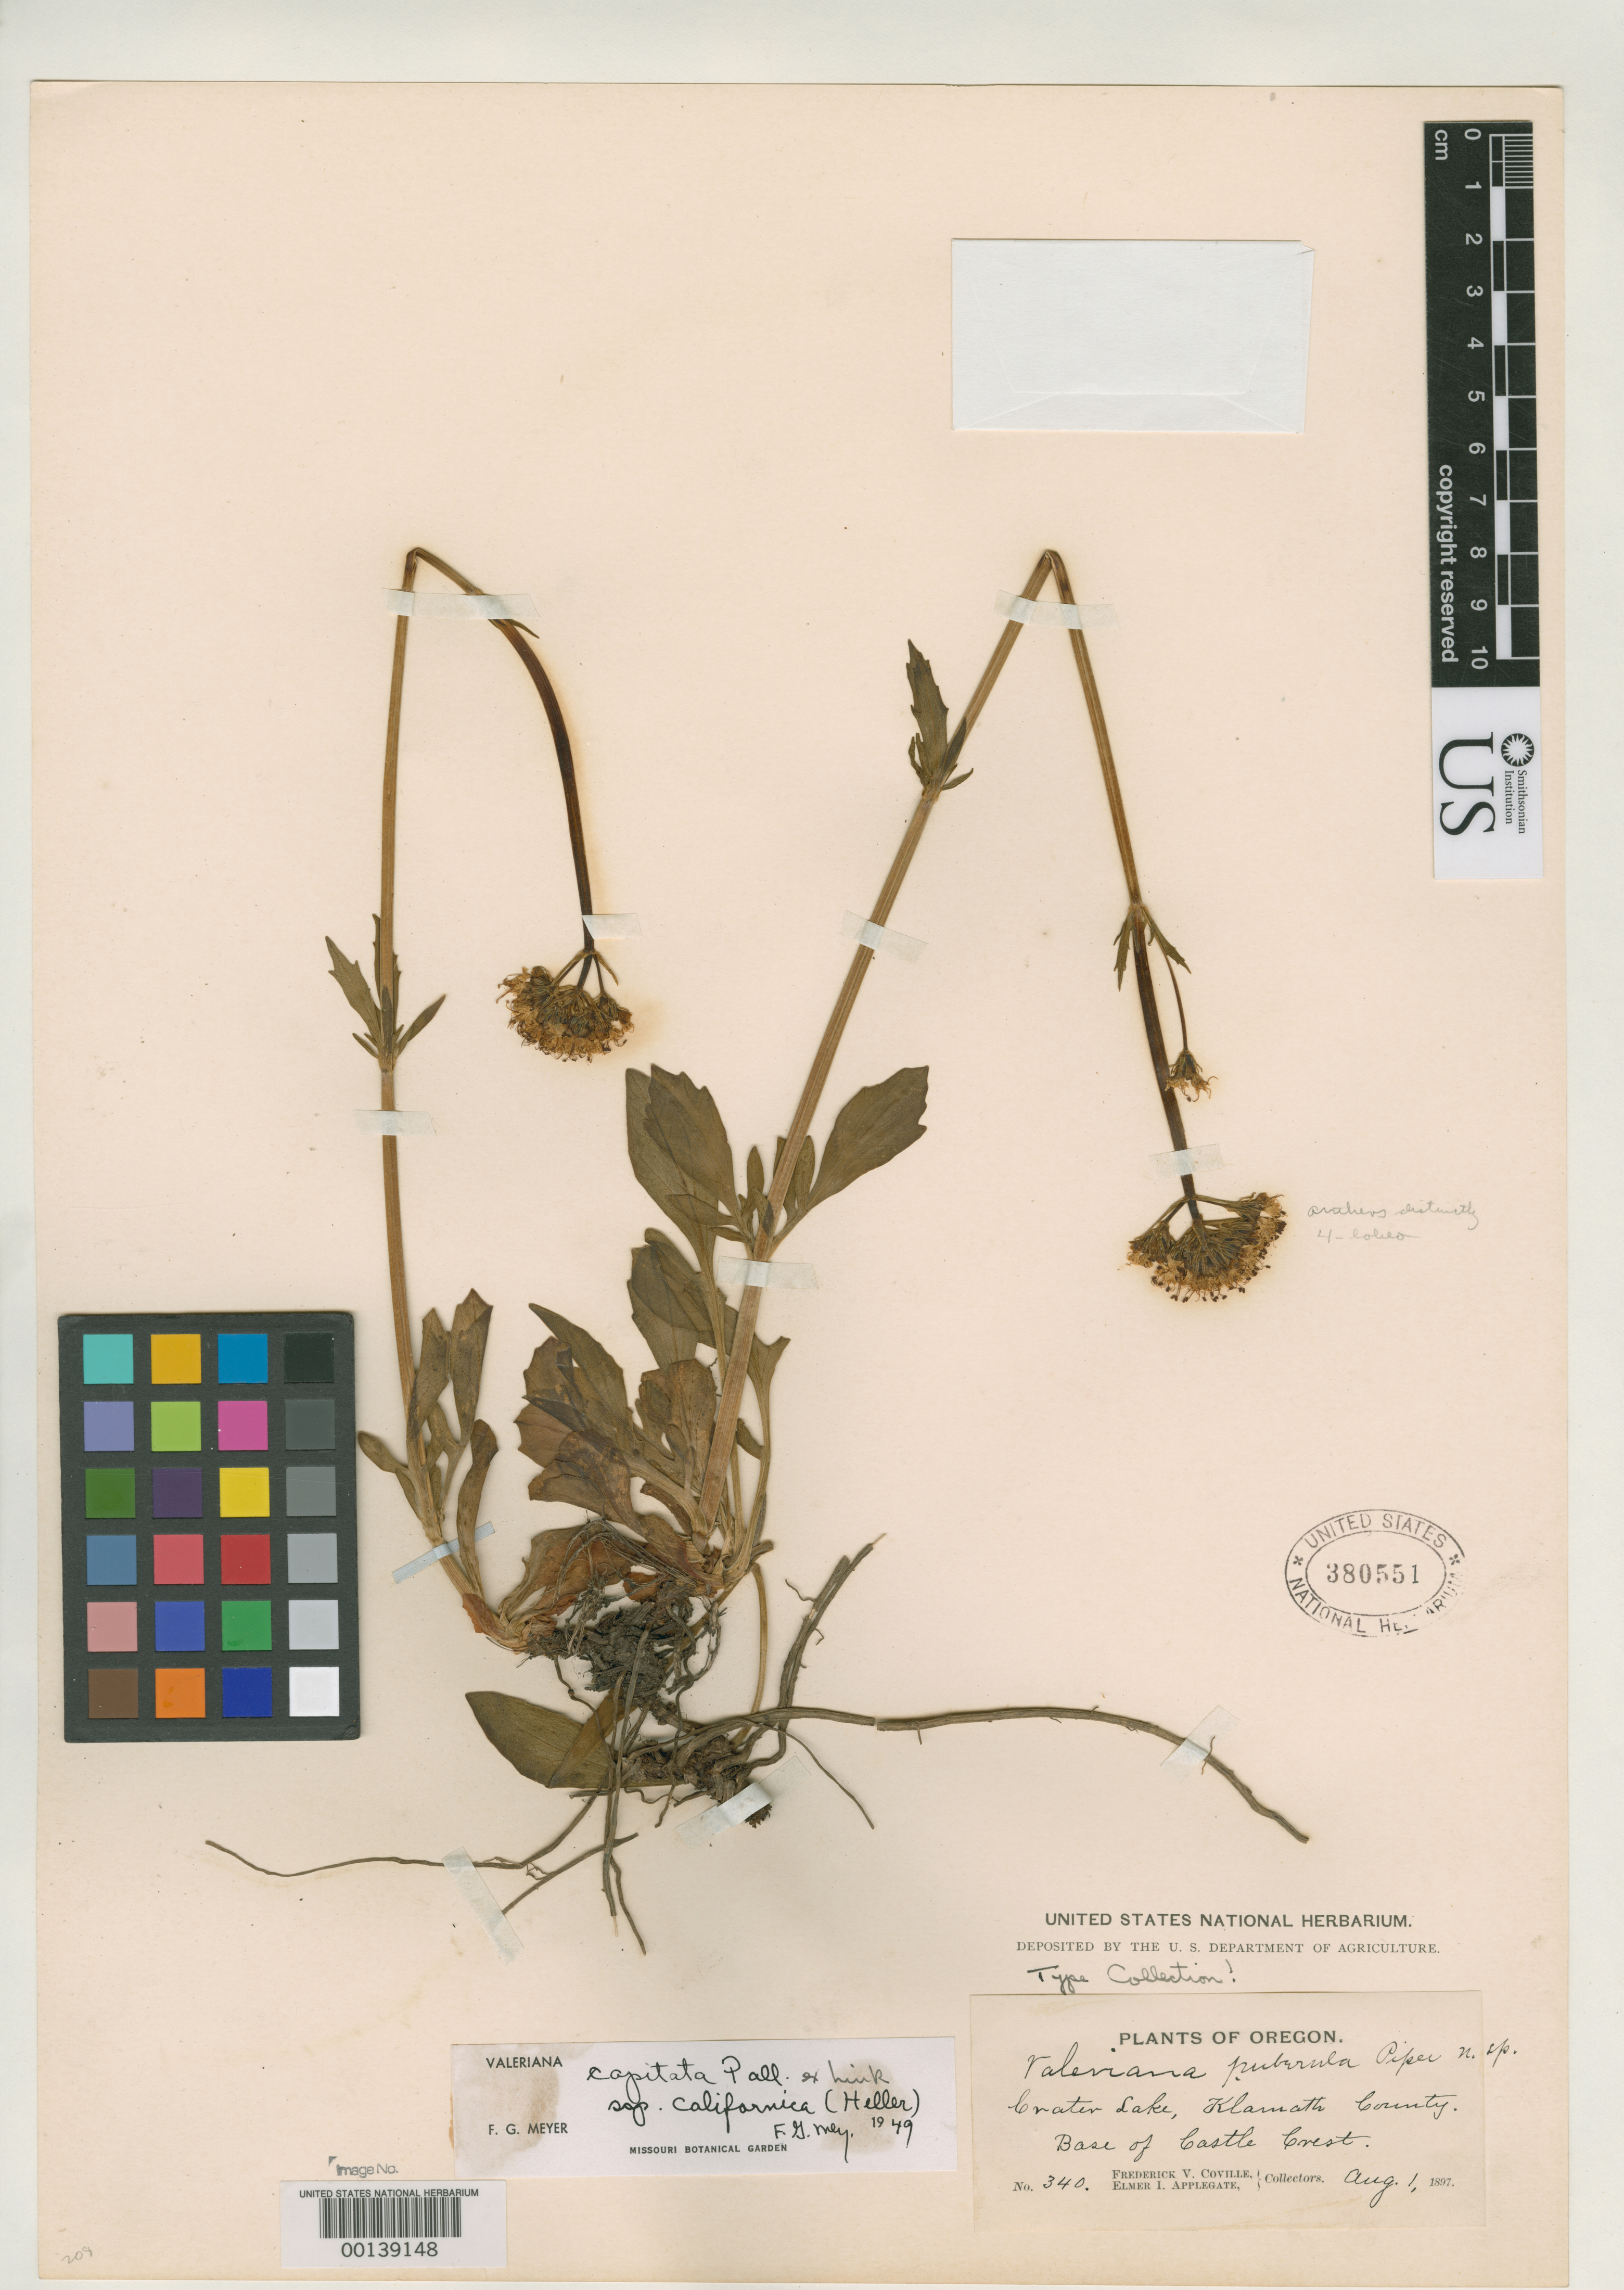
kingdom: Plantae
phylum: Tracheophyta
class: Magnoliopsida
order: Dipsacales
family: Caprifoliaceae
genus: Valeriana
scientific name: Valeriana puberula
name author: Piper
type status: Isotype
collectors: F. V. Coville & E. I. Applegate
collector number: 340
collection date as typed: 01 Aug 1897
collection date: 1897-08-01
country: United States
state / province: Oregon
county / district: Klamath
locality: Base of Castle Creek, Crater Lake.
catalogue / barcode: US 380551